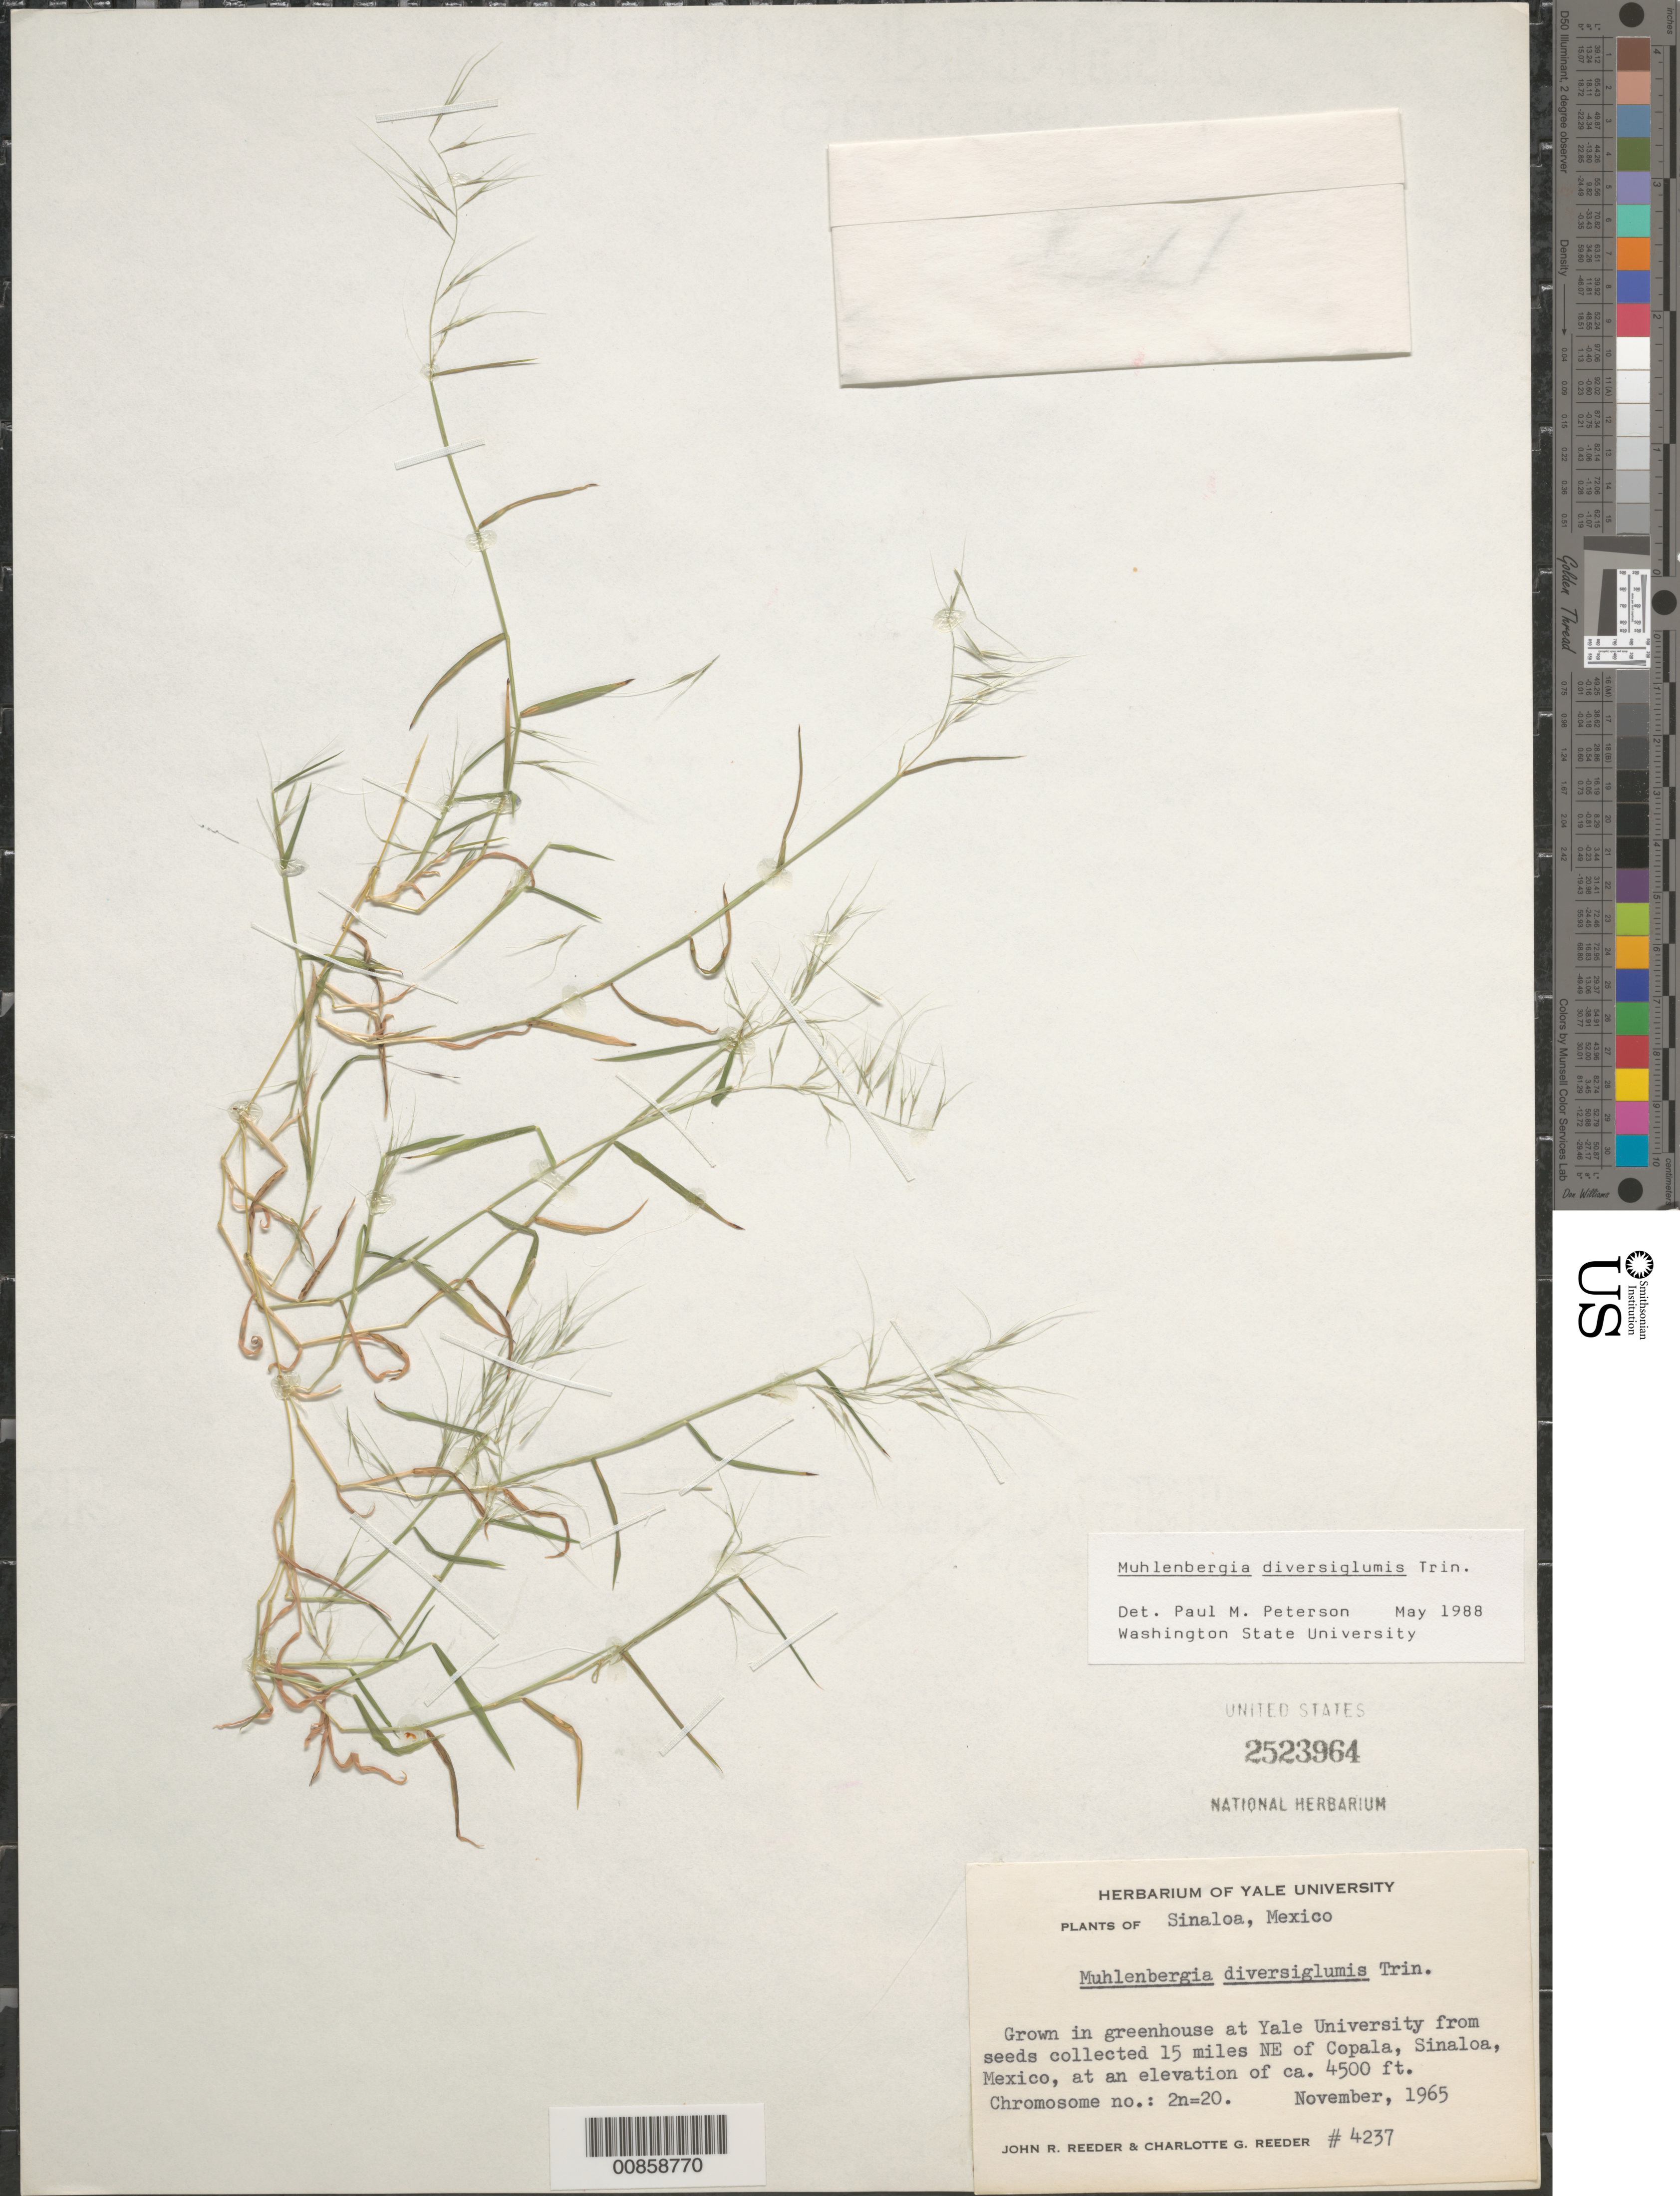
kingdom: Plantae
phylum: Tracheophyta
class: Liliopsida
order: Poales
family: Poaceae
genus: Muhlenbergia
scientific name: Muhlenbergia diversiglumis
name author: Trin.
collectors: J. R. Reeder & C. G. Reeder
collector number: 4237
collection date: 1965-11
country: Mexico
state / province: Sinaloa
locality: Grown in greenhouse at Yale University from seeds collected 15 miles NE of Copala.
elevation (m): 1372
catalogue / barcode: US 2523964